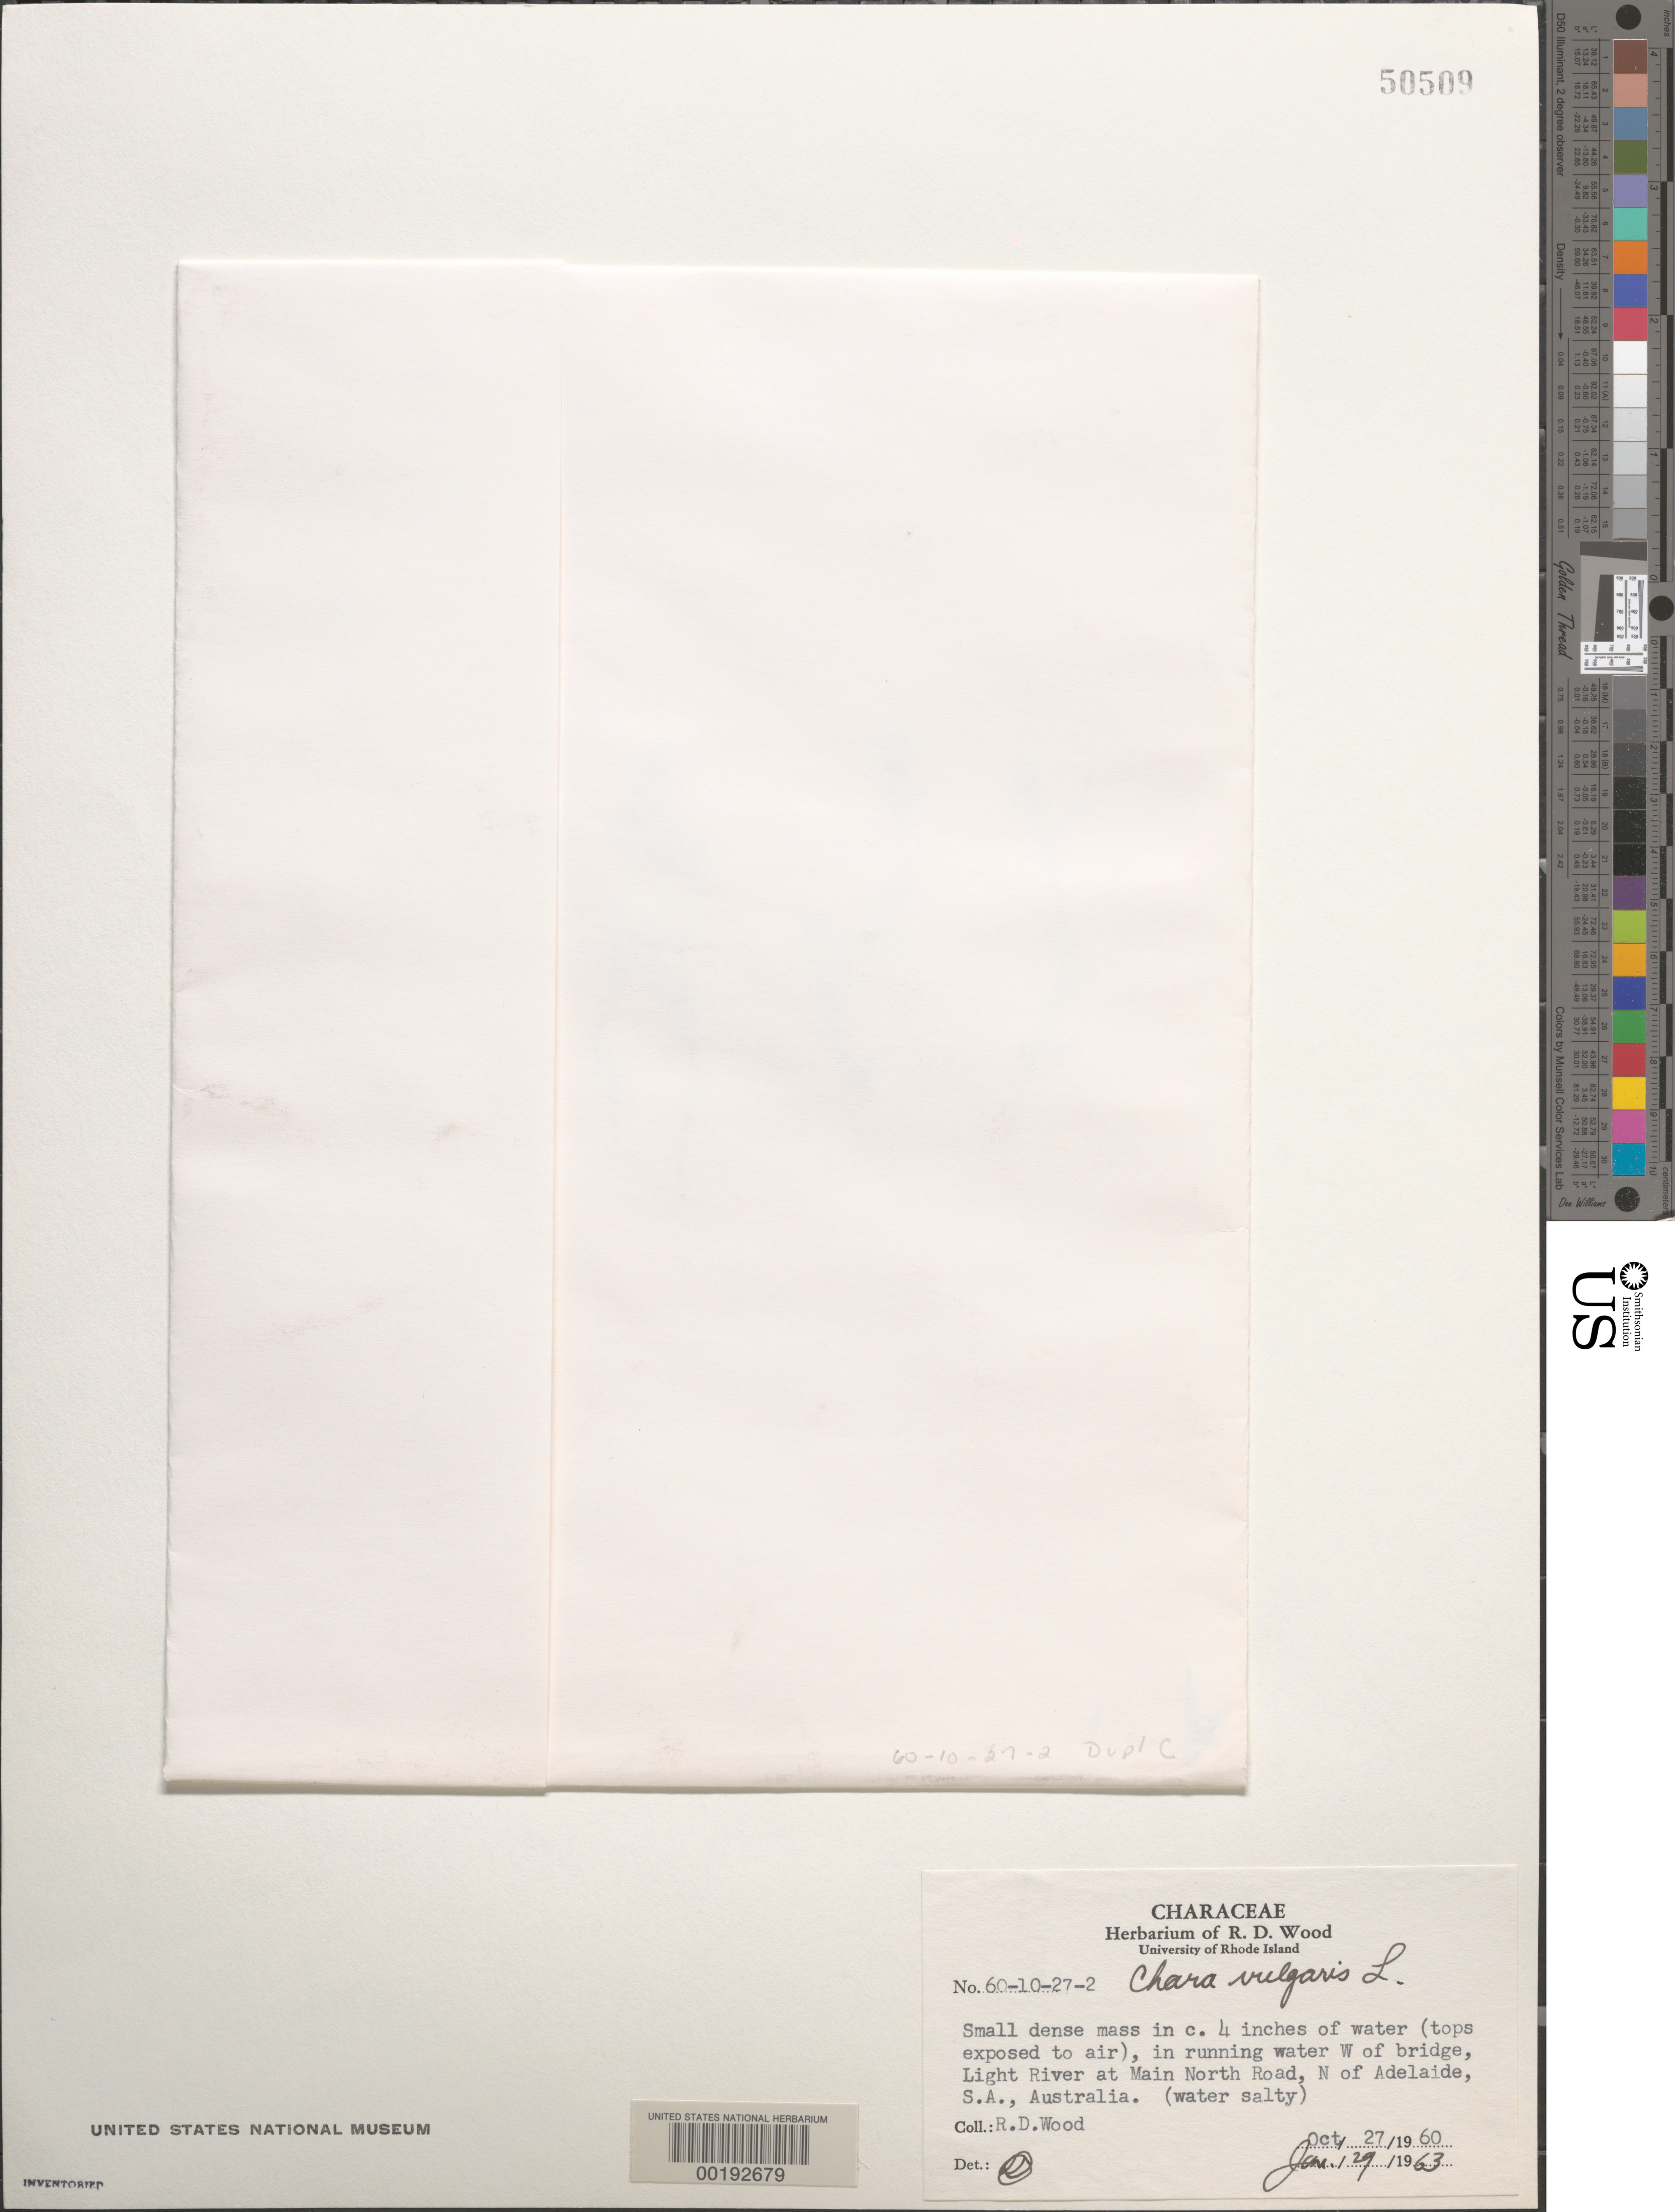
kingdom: Plantae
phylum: Charophyta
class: Charophyceae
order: Charales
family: Characeae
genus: Chara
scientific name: Chara vulgaris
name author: L.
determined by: Wood, R. D.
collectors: R. Wood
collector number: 60-10-27-2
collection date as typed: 27 Oct 1960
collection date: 1960-10-27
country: Australia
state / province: South Australia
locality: Light river, main north road, north of adelaide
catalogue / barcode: US 50509